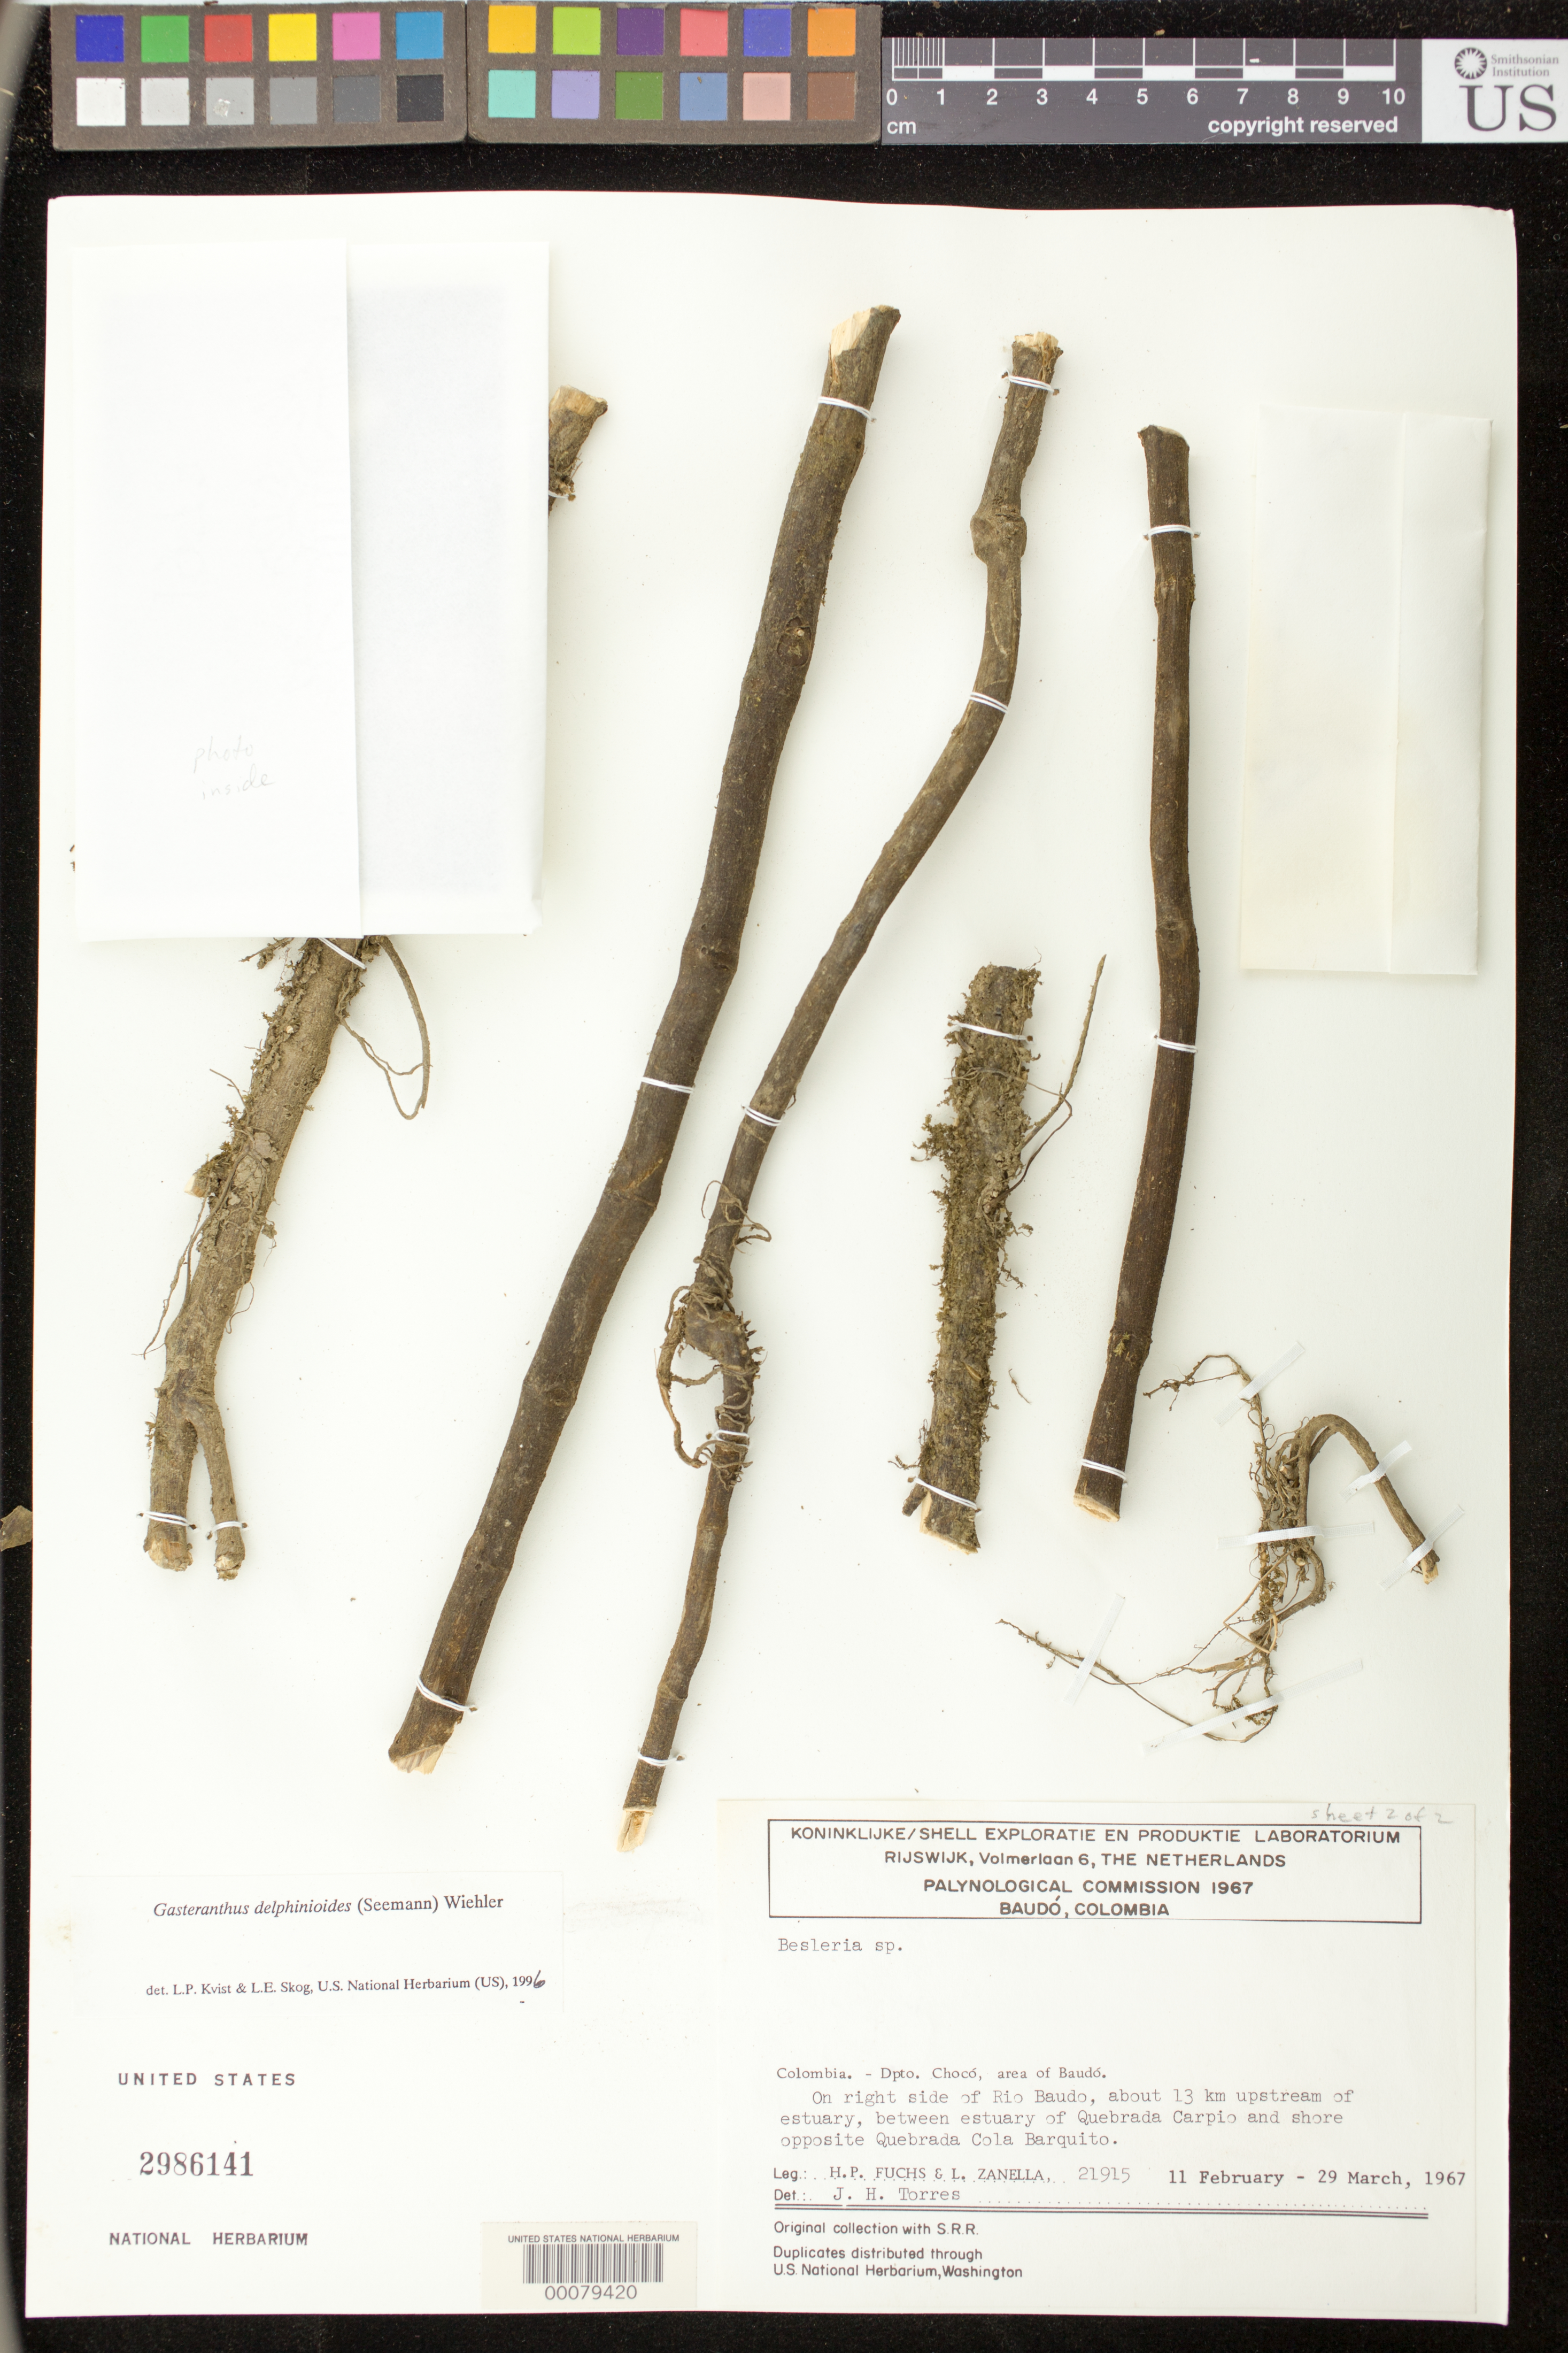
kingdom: Plantae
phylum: Tracheophyta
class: Magnoliopsida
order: Lamiales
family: Gesneriaceae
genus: Gasteranthus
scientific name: Gasteranthus delphinioides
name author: (Seem.) Wiehler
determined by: Skog, Laurence E.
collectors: H. P. Fuchs & L. Zanella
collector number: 21915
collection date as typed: Feb-Mar 1967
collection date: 1967-02/1967-03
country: Colombia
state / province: Chocó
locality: Area of Baudó. On right side of Rio Baudo, about 13 km upstream of estuary, between estuary of Quebrada Carpio and shore opposite Quebrada Cola Barqito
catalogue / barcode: US 2986141